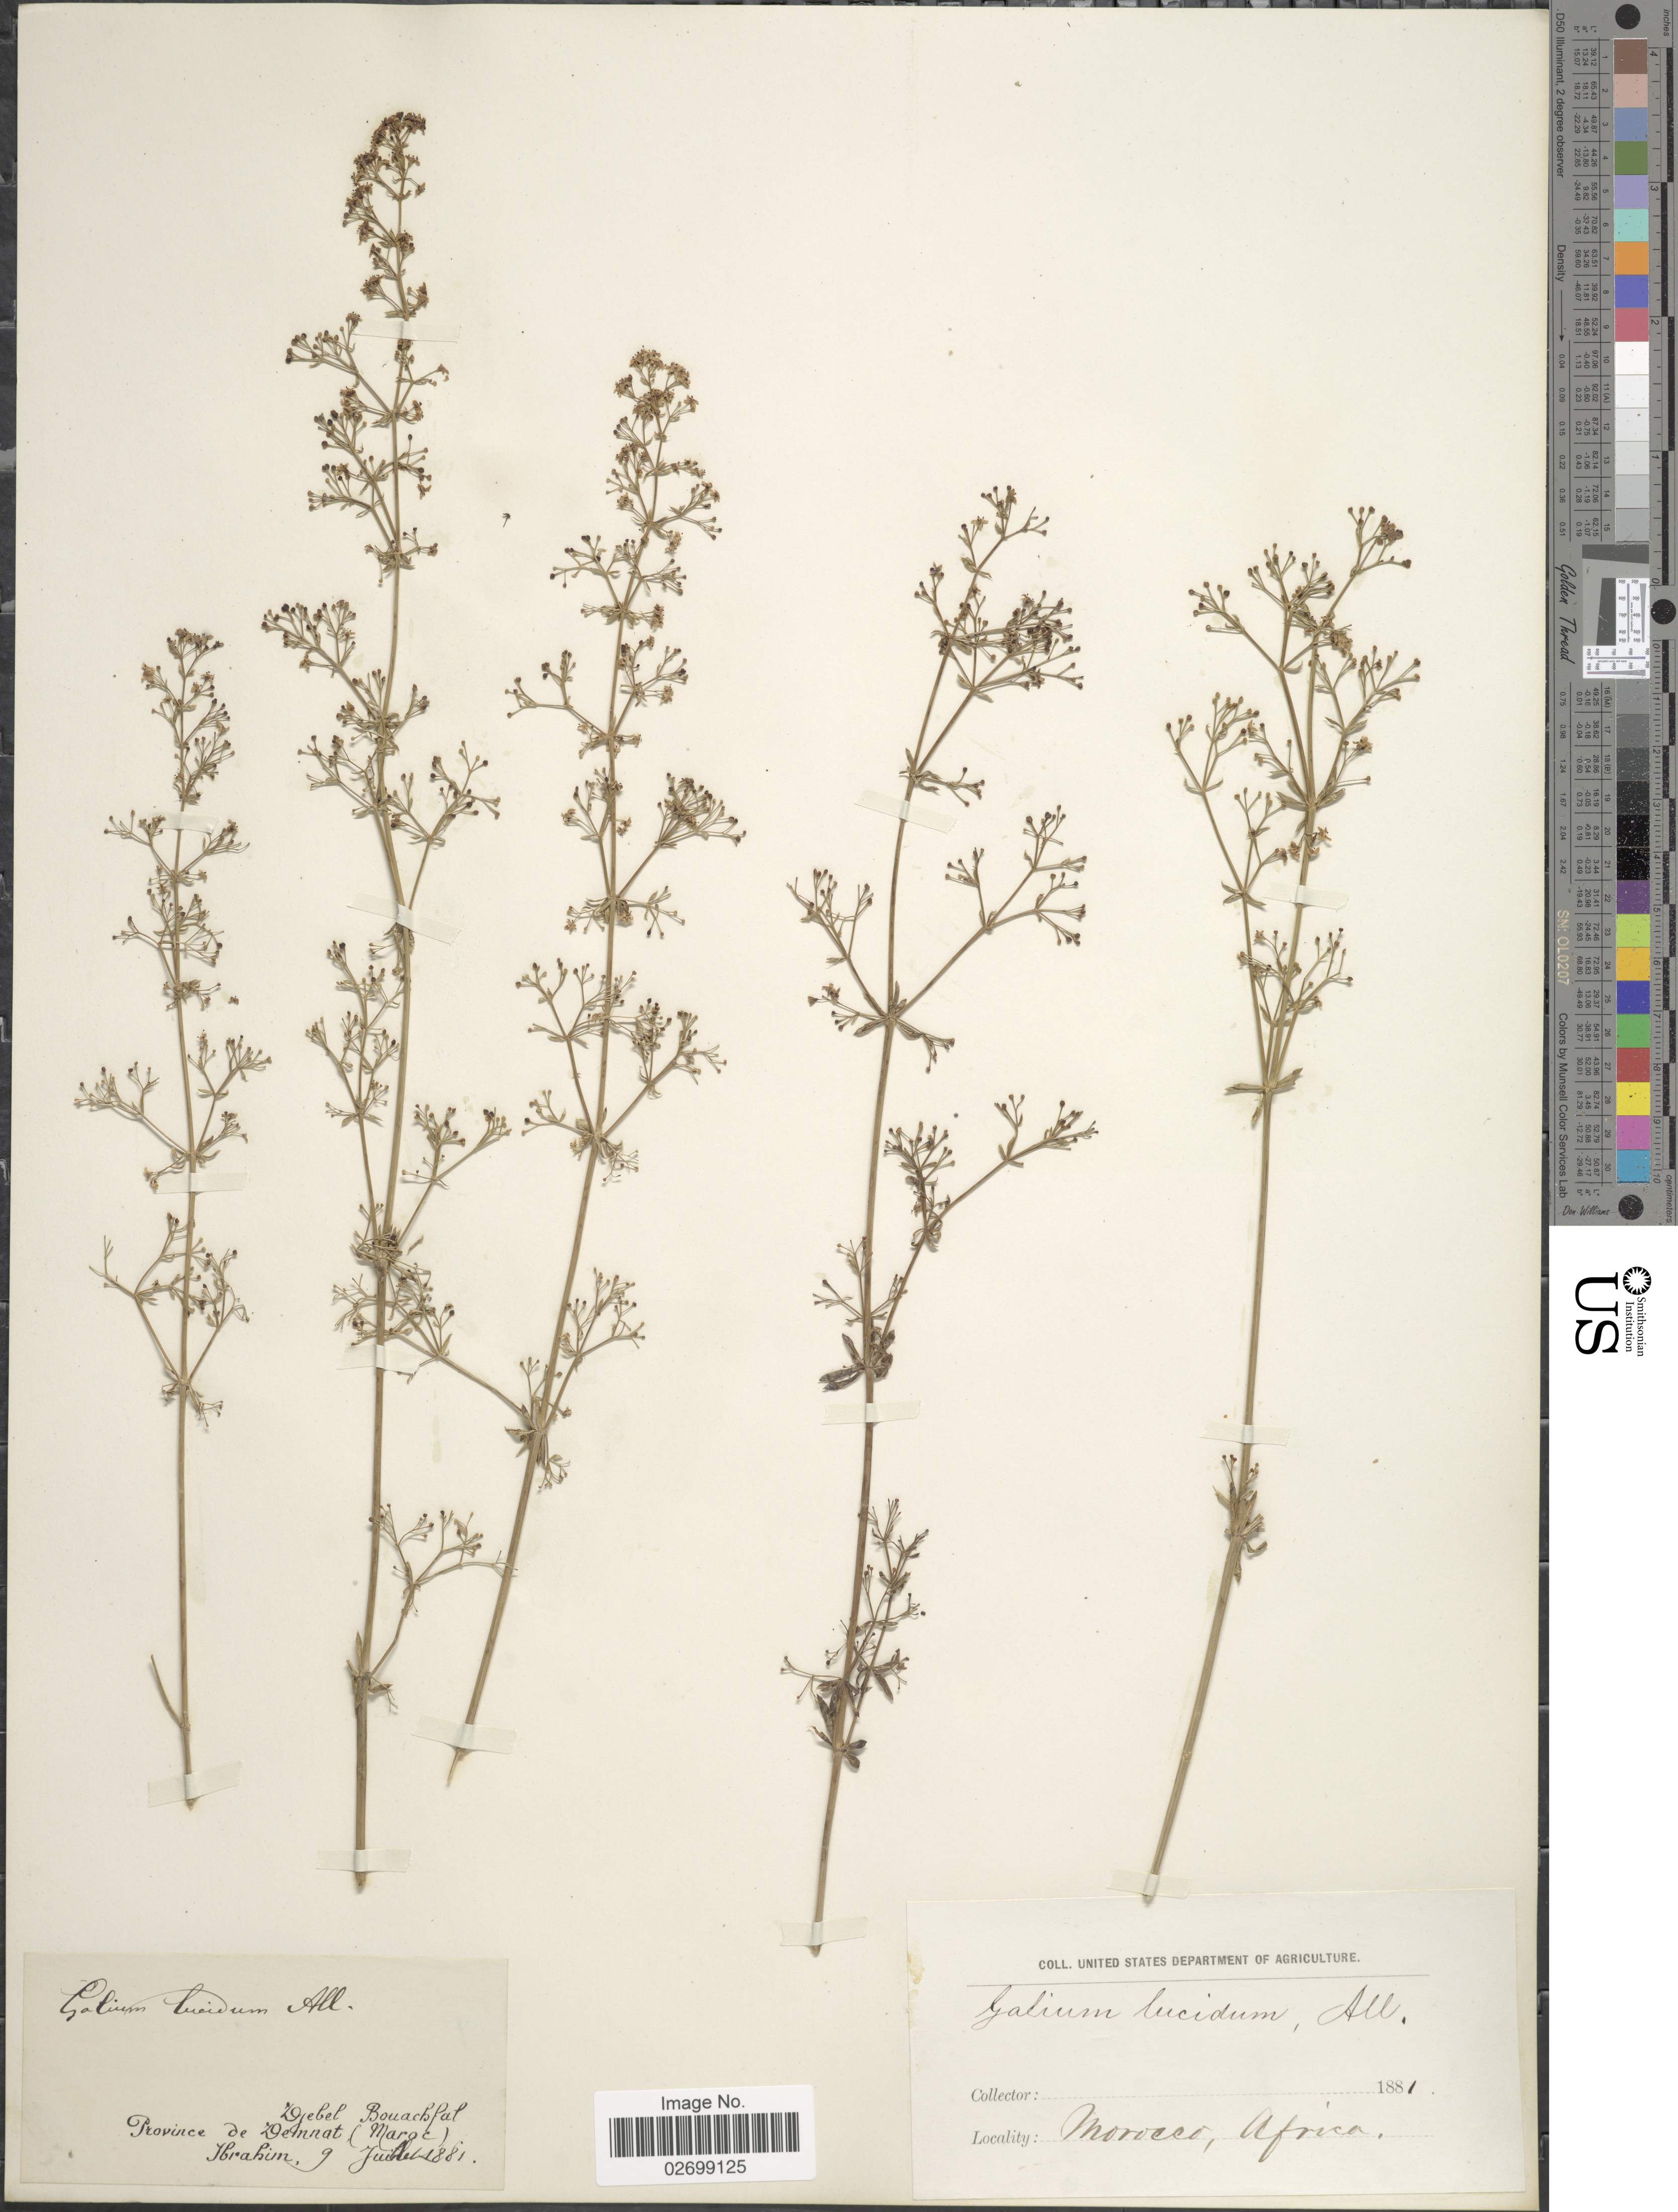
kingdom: Plantae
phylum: Tracheophyta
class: Magnoliopsida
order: Gentianales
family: Rubiaceae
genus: Galium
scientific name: Galium lucidum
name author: All.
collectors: -. Ibrahim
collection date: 1881-07-09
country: Morocco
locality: Province de Demnat, Djebel Bouachfal